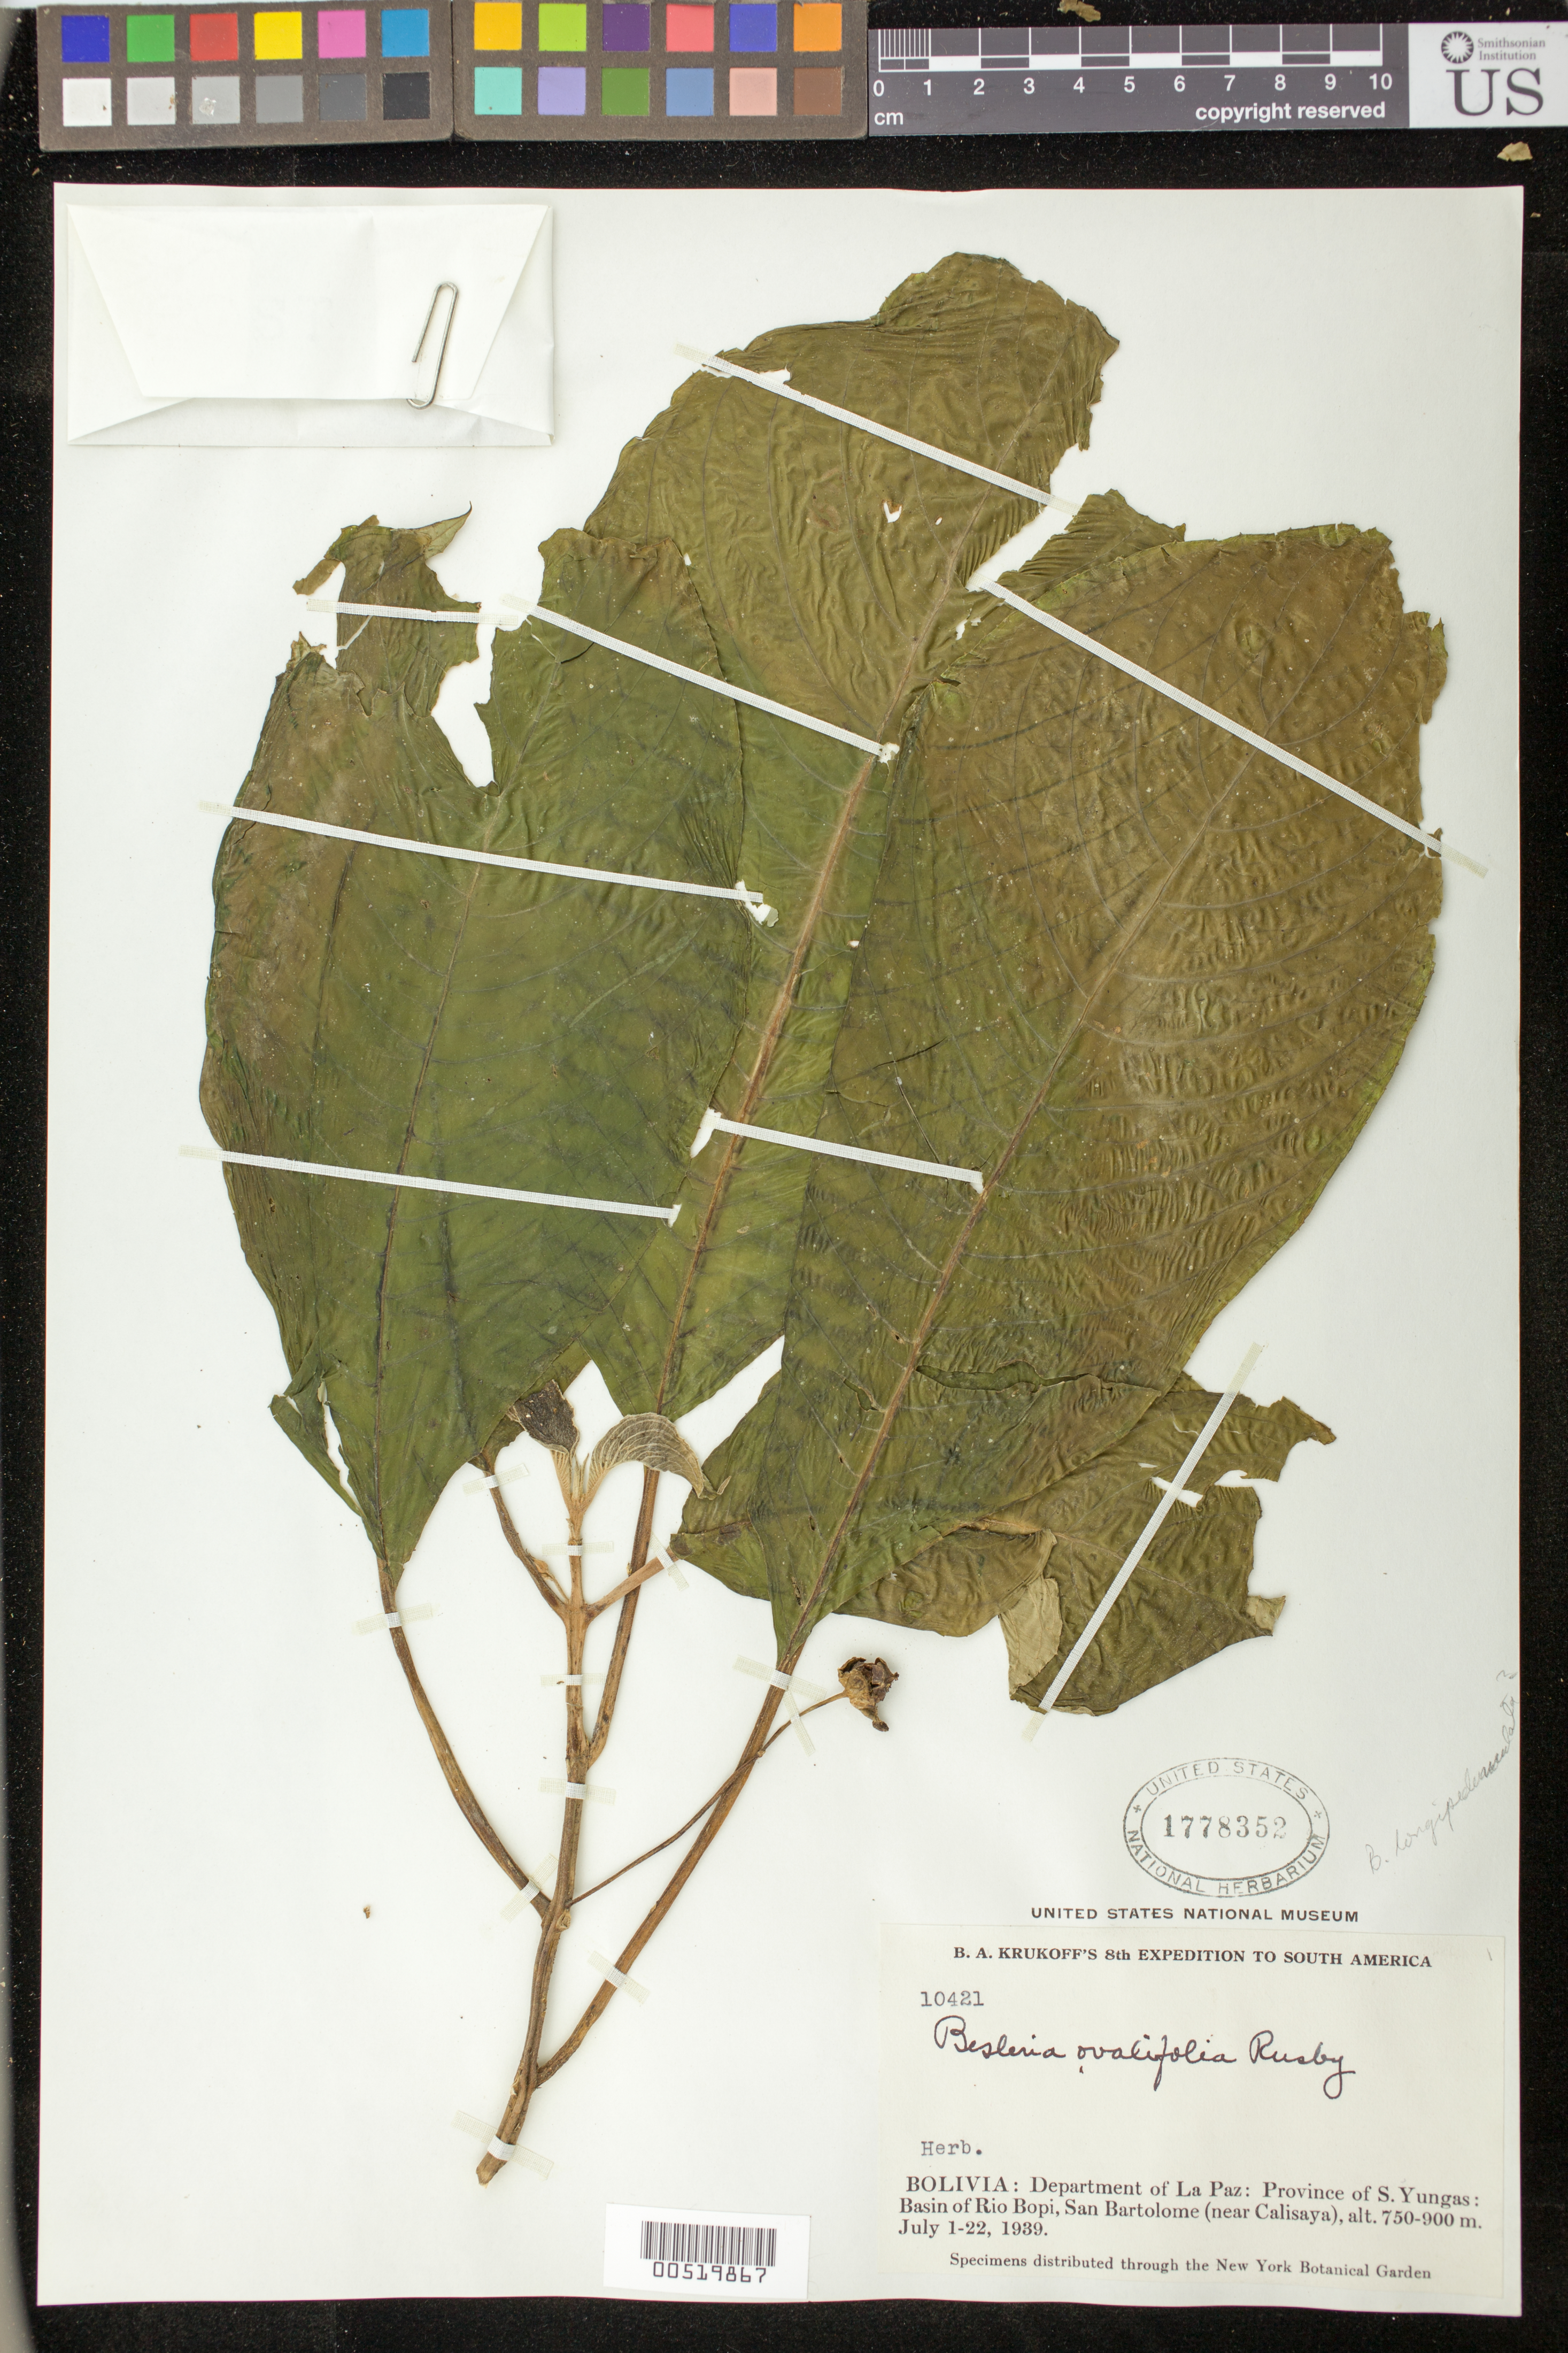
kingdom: Plantae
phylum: Tracheophyta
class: Magnoliopsida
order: Lamiales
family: Gesneriaceae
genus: Besleria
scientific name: Besleria ovalifolia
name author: Rusby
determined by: Skog, Laurence E.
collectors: B. A. Krukoff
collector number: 10421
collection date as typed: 1-22 Jul 1939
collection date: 1939-07-01/1939-07-22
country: Bolivia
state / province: La Paz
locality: Prov. S. Yungas: basin of Rio Bopi, San Bartolome (near Calisaya)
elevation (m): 750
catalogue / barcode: US 1778352